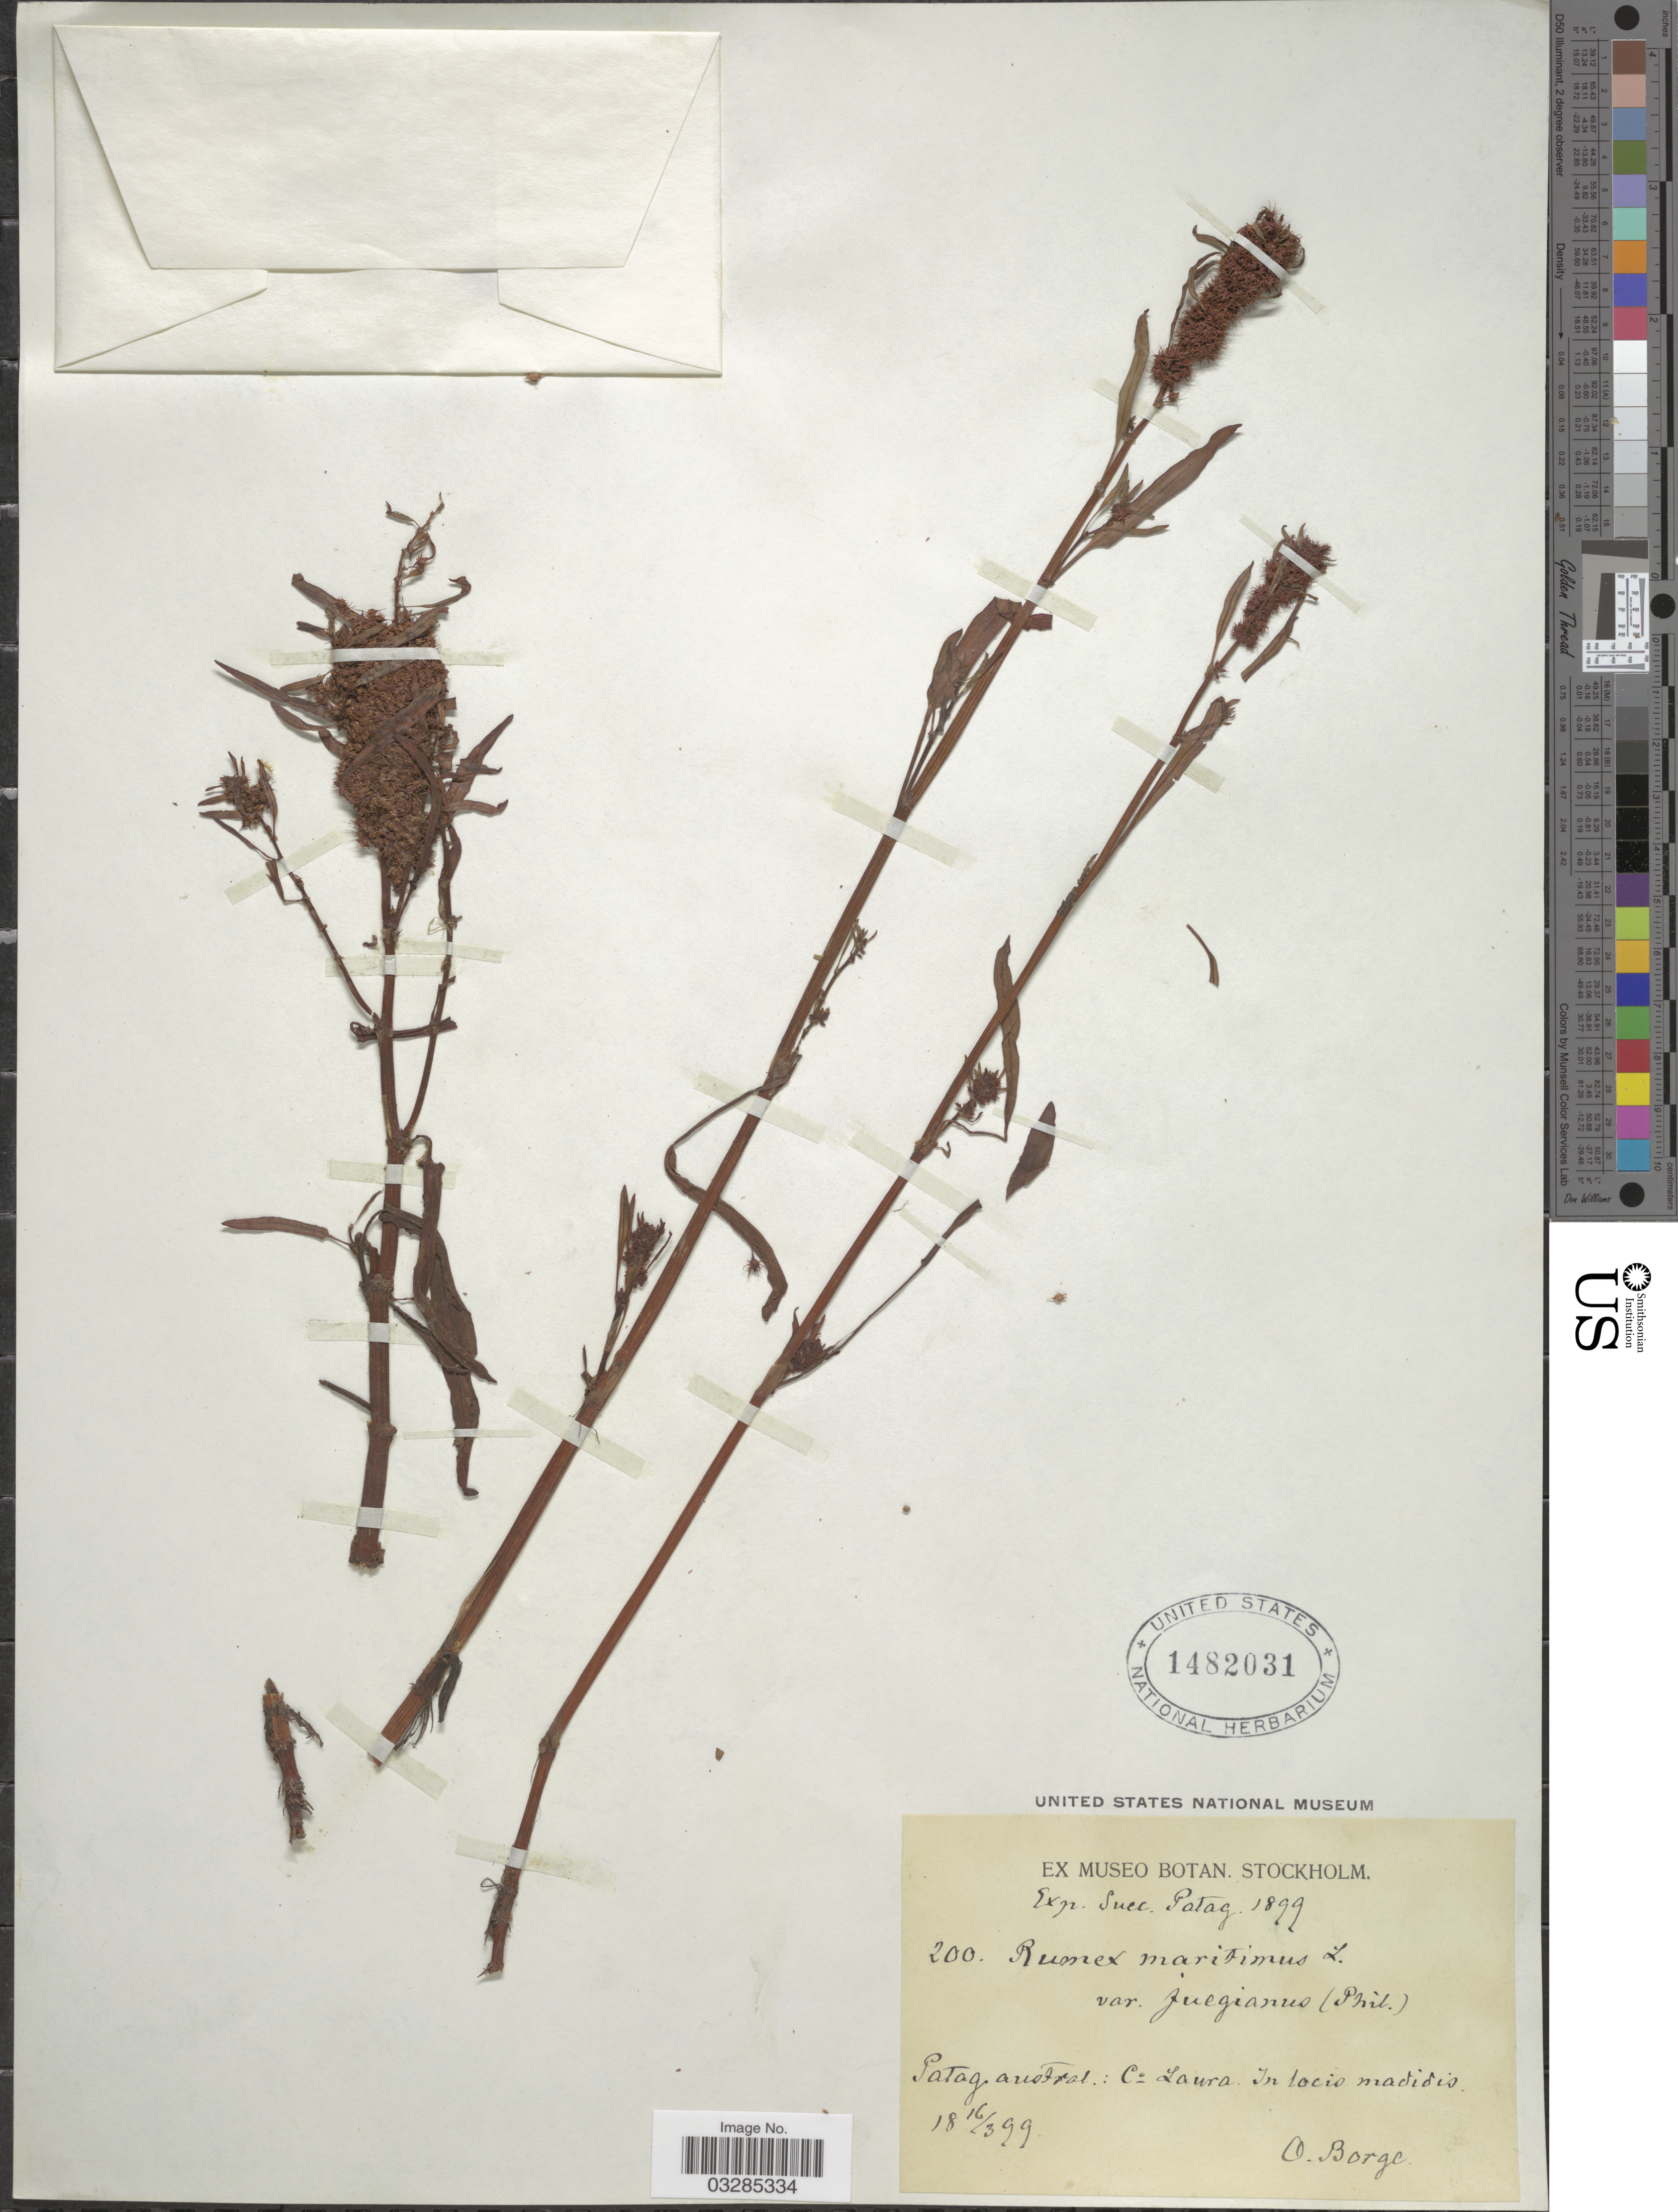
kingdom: Plantae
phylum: Tracheophyta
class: Magnoliopsida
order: Caryophyllales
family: Polygonaceae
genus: Rumex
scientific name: Rumex fueginus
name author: Phil.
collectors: O. Borge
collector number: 200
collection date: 1899-03-16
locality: Patag austral.: Co [interpreted] Laura. In locis madidis.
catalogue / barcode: US 1482031